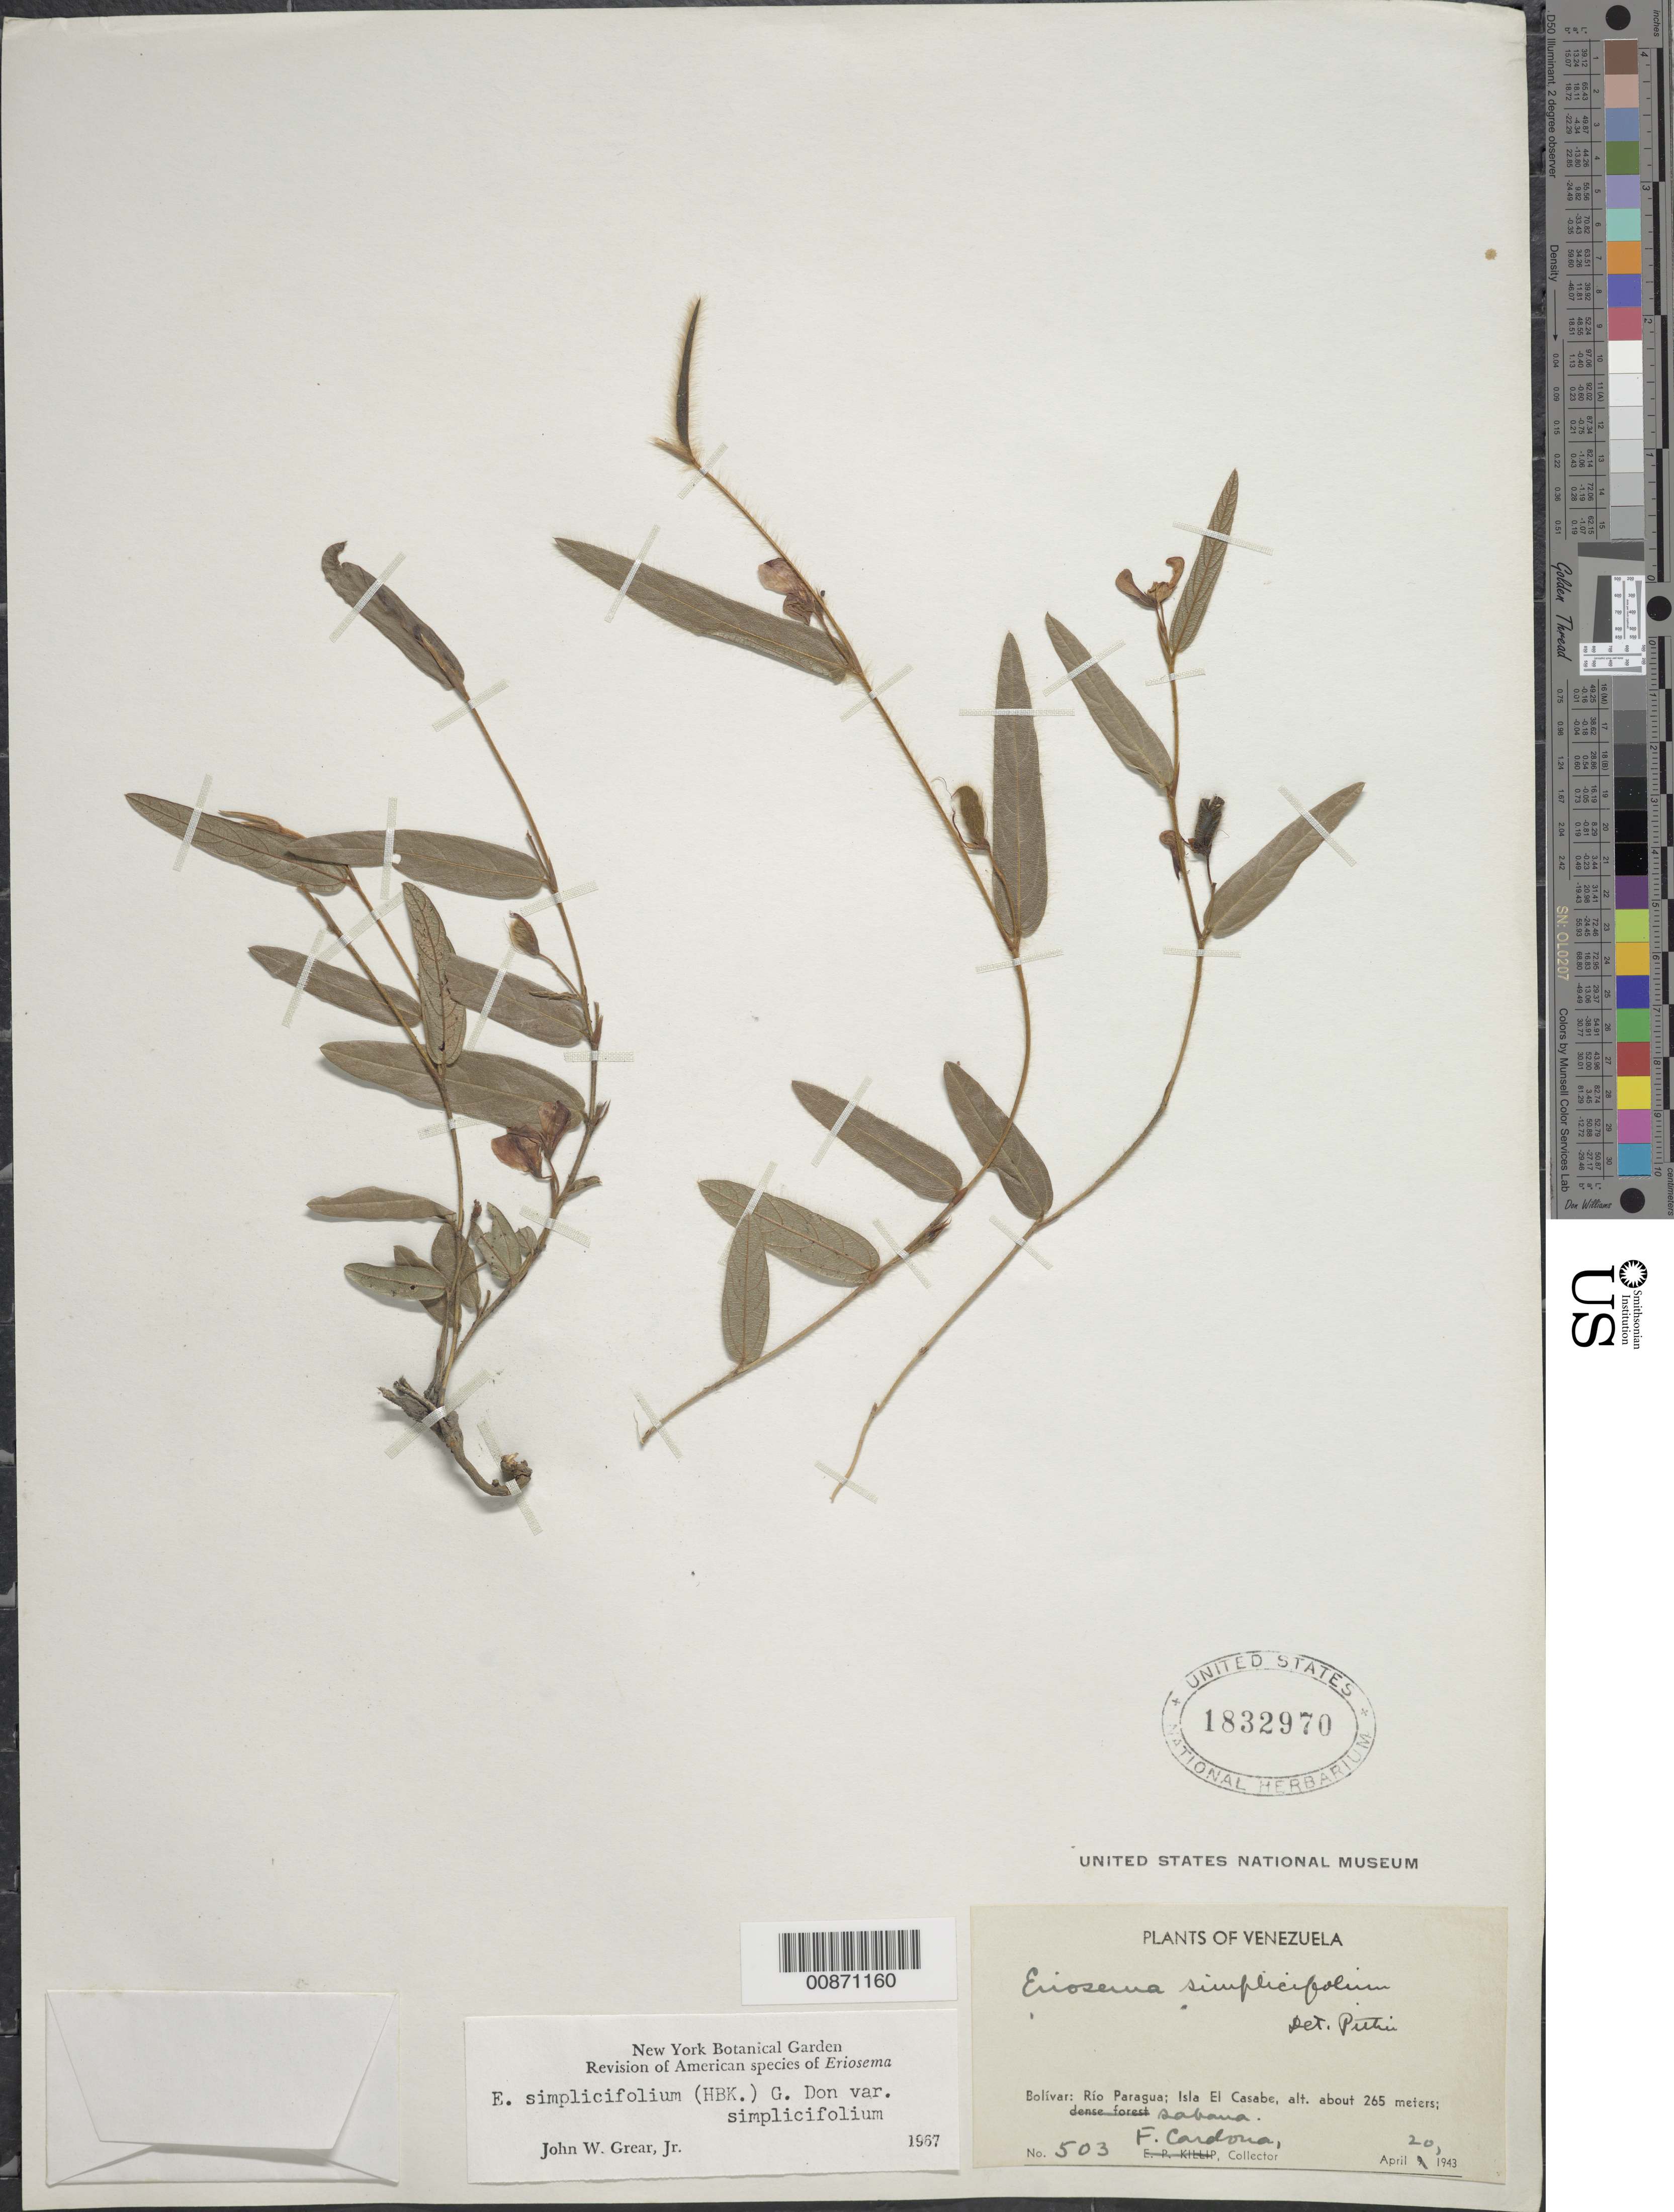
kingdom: Plantae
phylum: Tracheophyta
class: Magnoliopsida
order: Fabales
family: Fabaceae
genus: Eriosema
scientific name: Eriosema simplicifolium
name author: (Kunth) G. Don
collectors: F. Cardona Puig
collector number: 503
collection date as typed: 20-Apr-43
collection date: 1943-04-20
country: Venezuela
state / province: Bolívar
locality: Río Paragua, Isla El Casabe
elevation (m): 265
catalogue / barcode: US 1832970